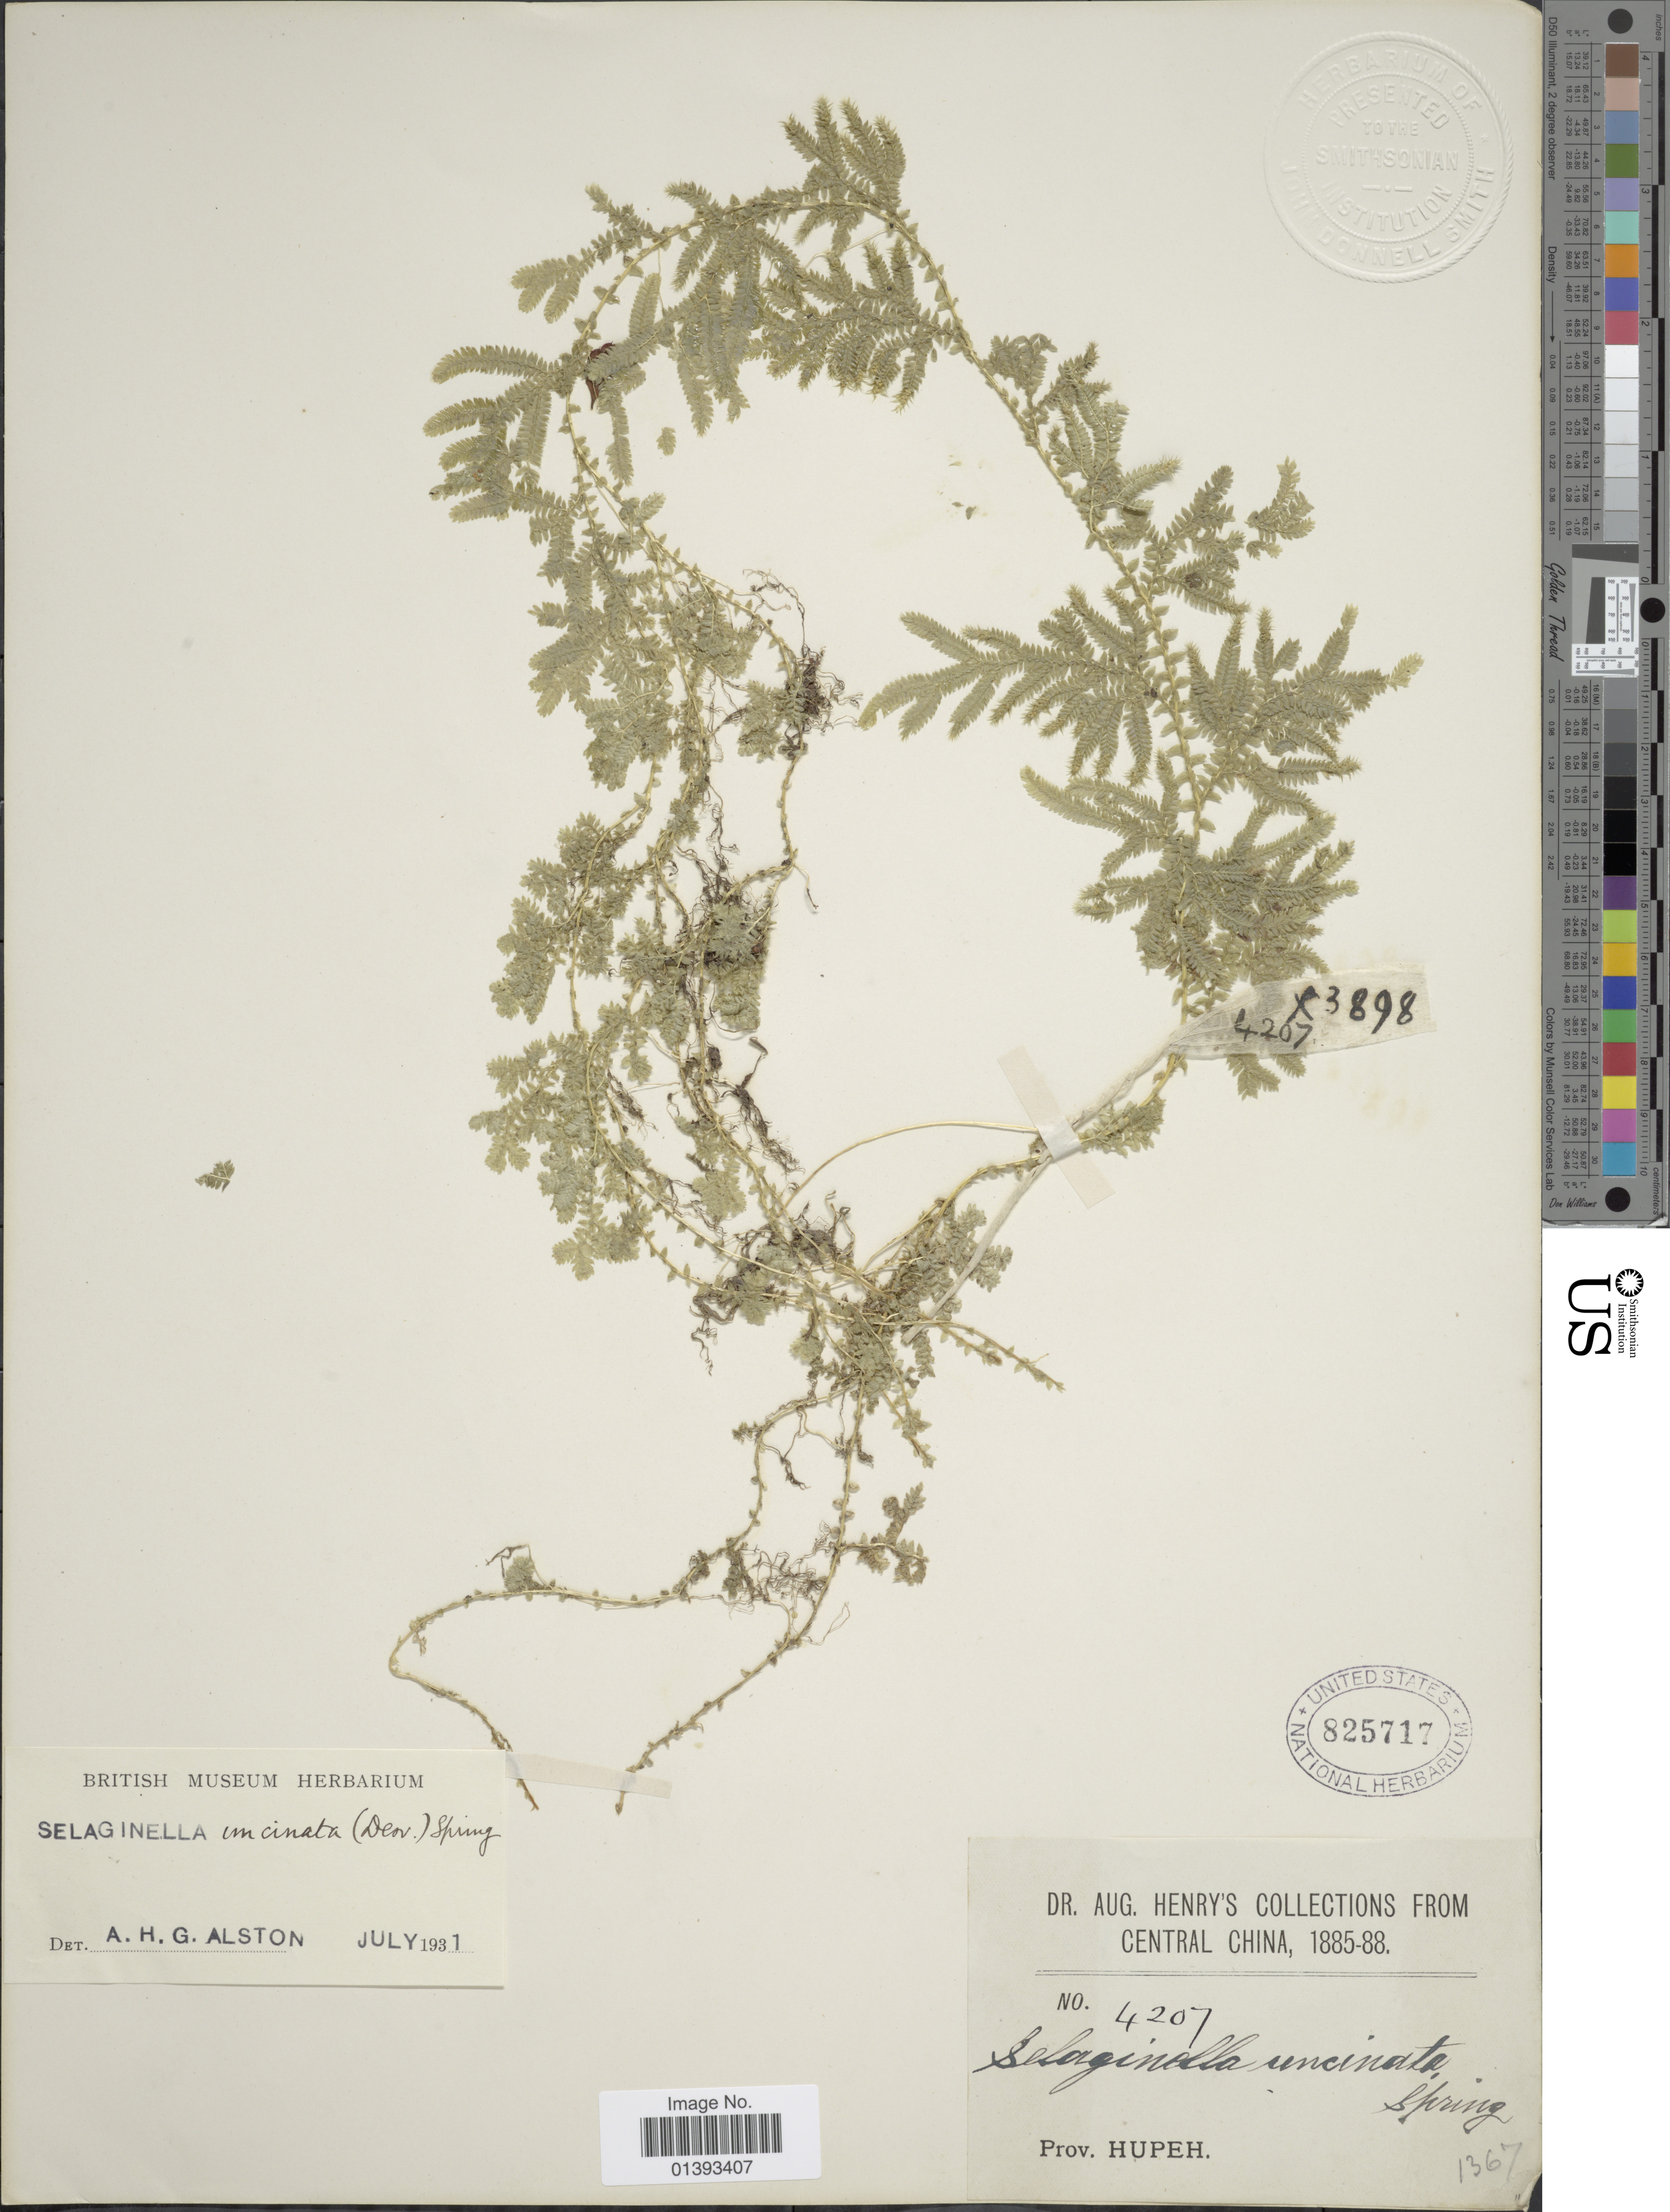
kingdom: Plantae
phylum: Tracheophyta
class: Lycopodiopsida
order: Selaginellales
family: Selaginellaceae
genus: Selaginella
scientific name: Selaginella uncinata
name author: (Desr. ex Poir.) Spring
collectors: A. Henry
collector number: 4207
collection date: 1885/1888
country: China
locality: Central China, Prov. Hupeh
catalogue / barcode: US 825717